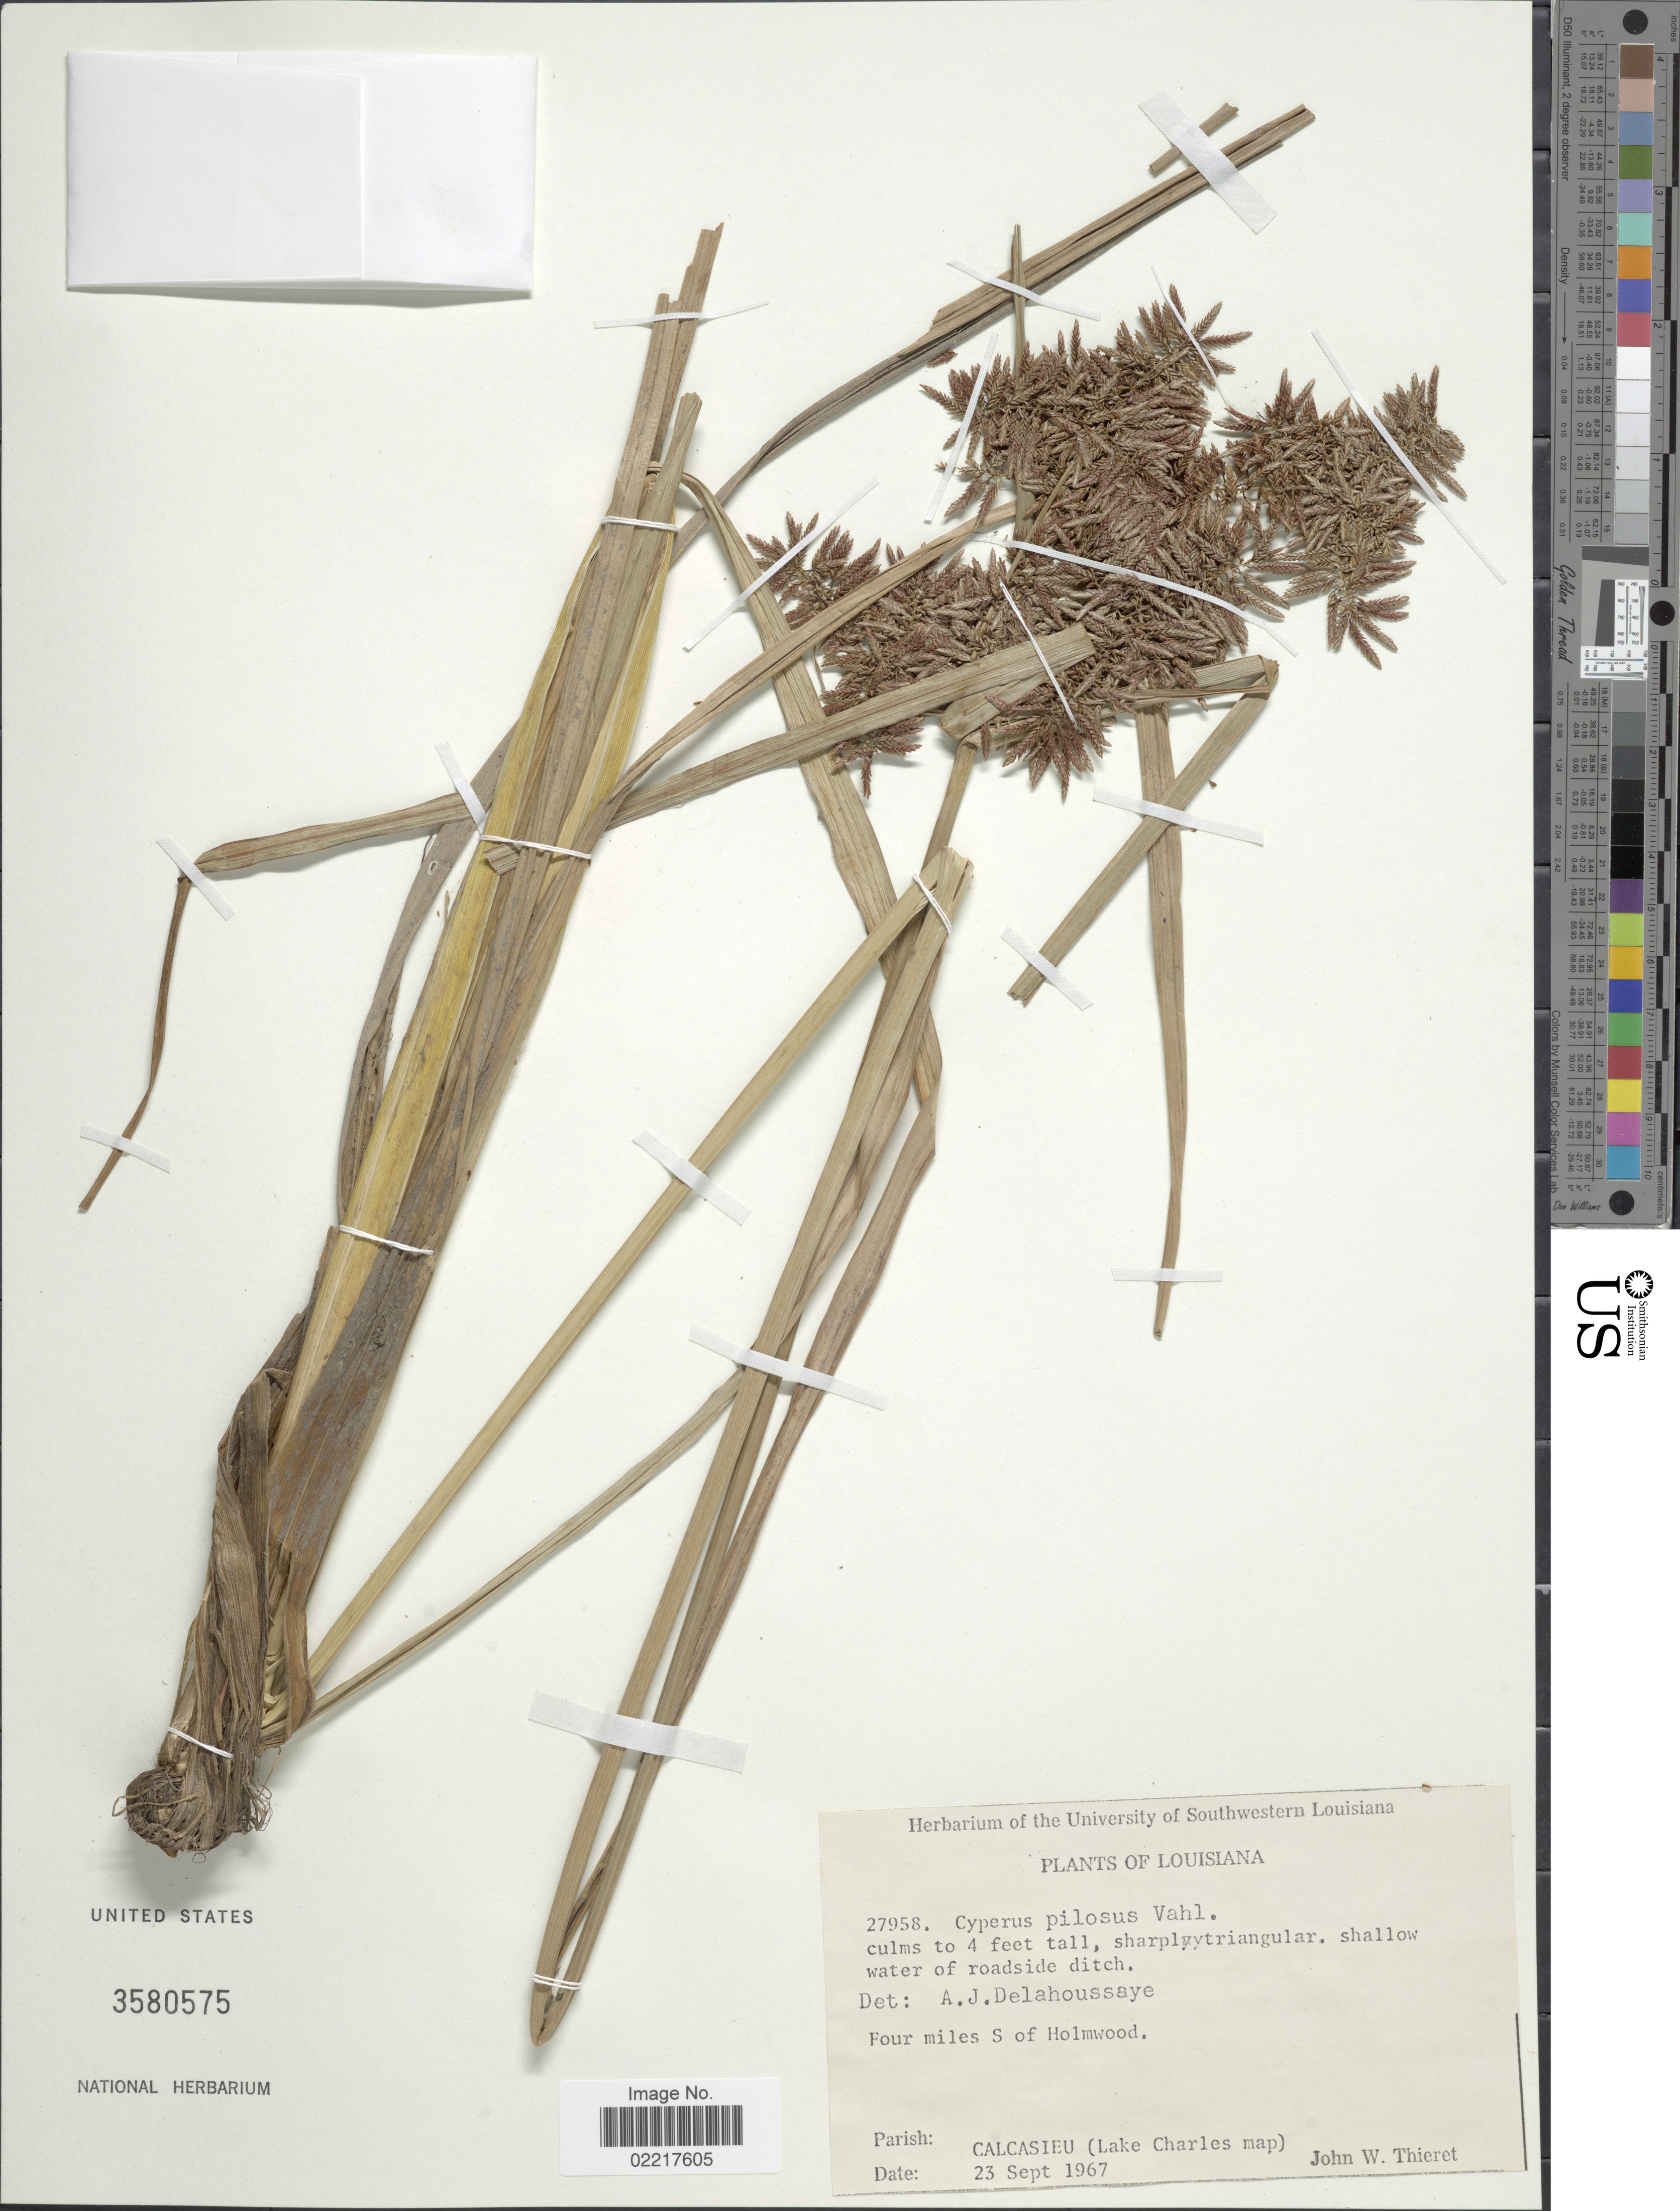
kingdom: Plantae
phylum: Tracheophyta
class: Liliopsida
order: Poales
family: Cyperaceae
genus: Cyperus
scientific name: Cyperus pilosus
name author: Vahl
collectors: J. W. Thieret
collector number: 27958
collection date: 1967-09-23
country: United States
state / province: Louisiana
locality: Shallow water of roadside ditch, Four miles S of Holmwood, Parish: Calcasieu (Lake Charles map)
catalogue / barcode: US 3580575